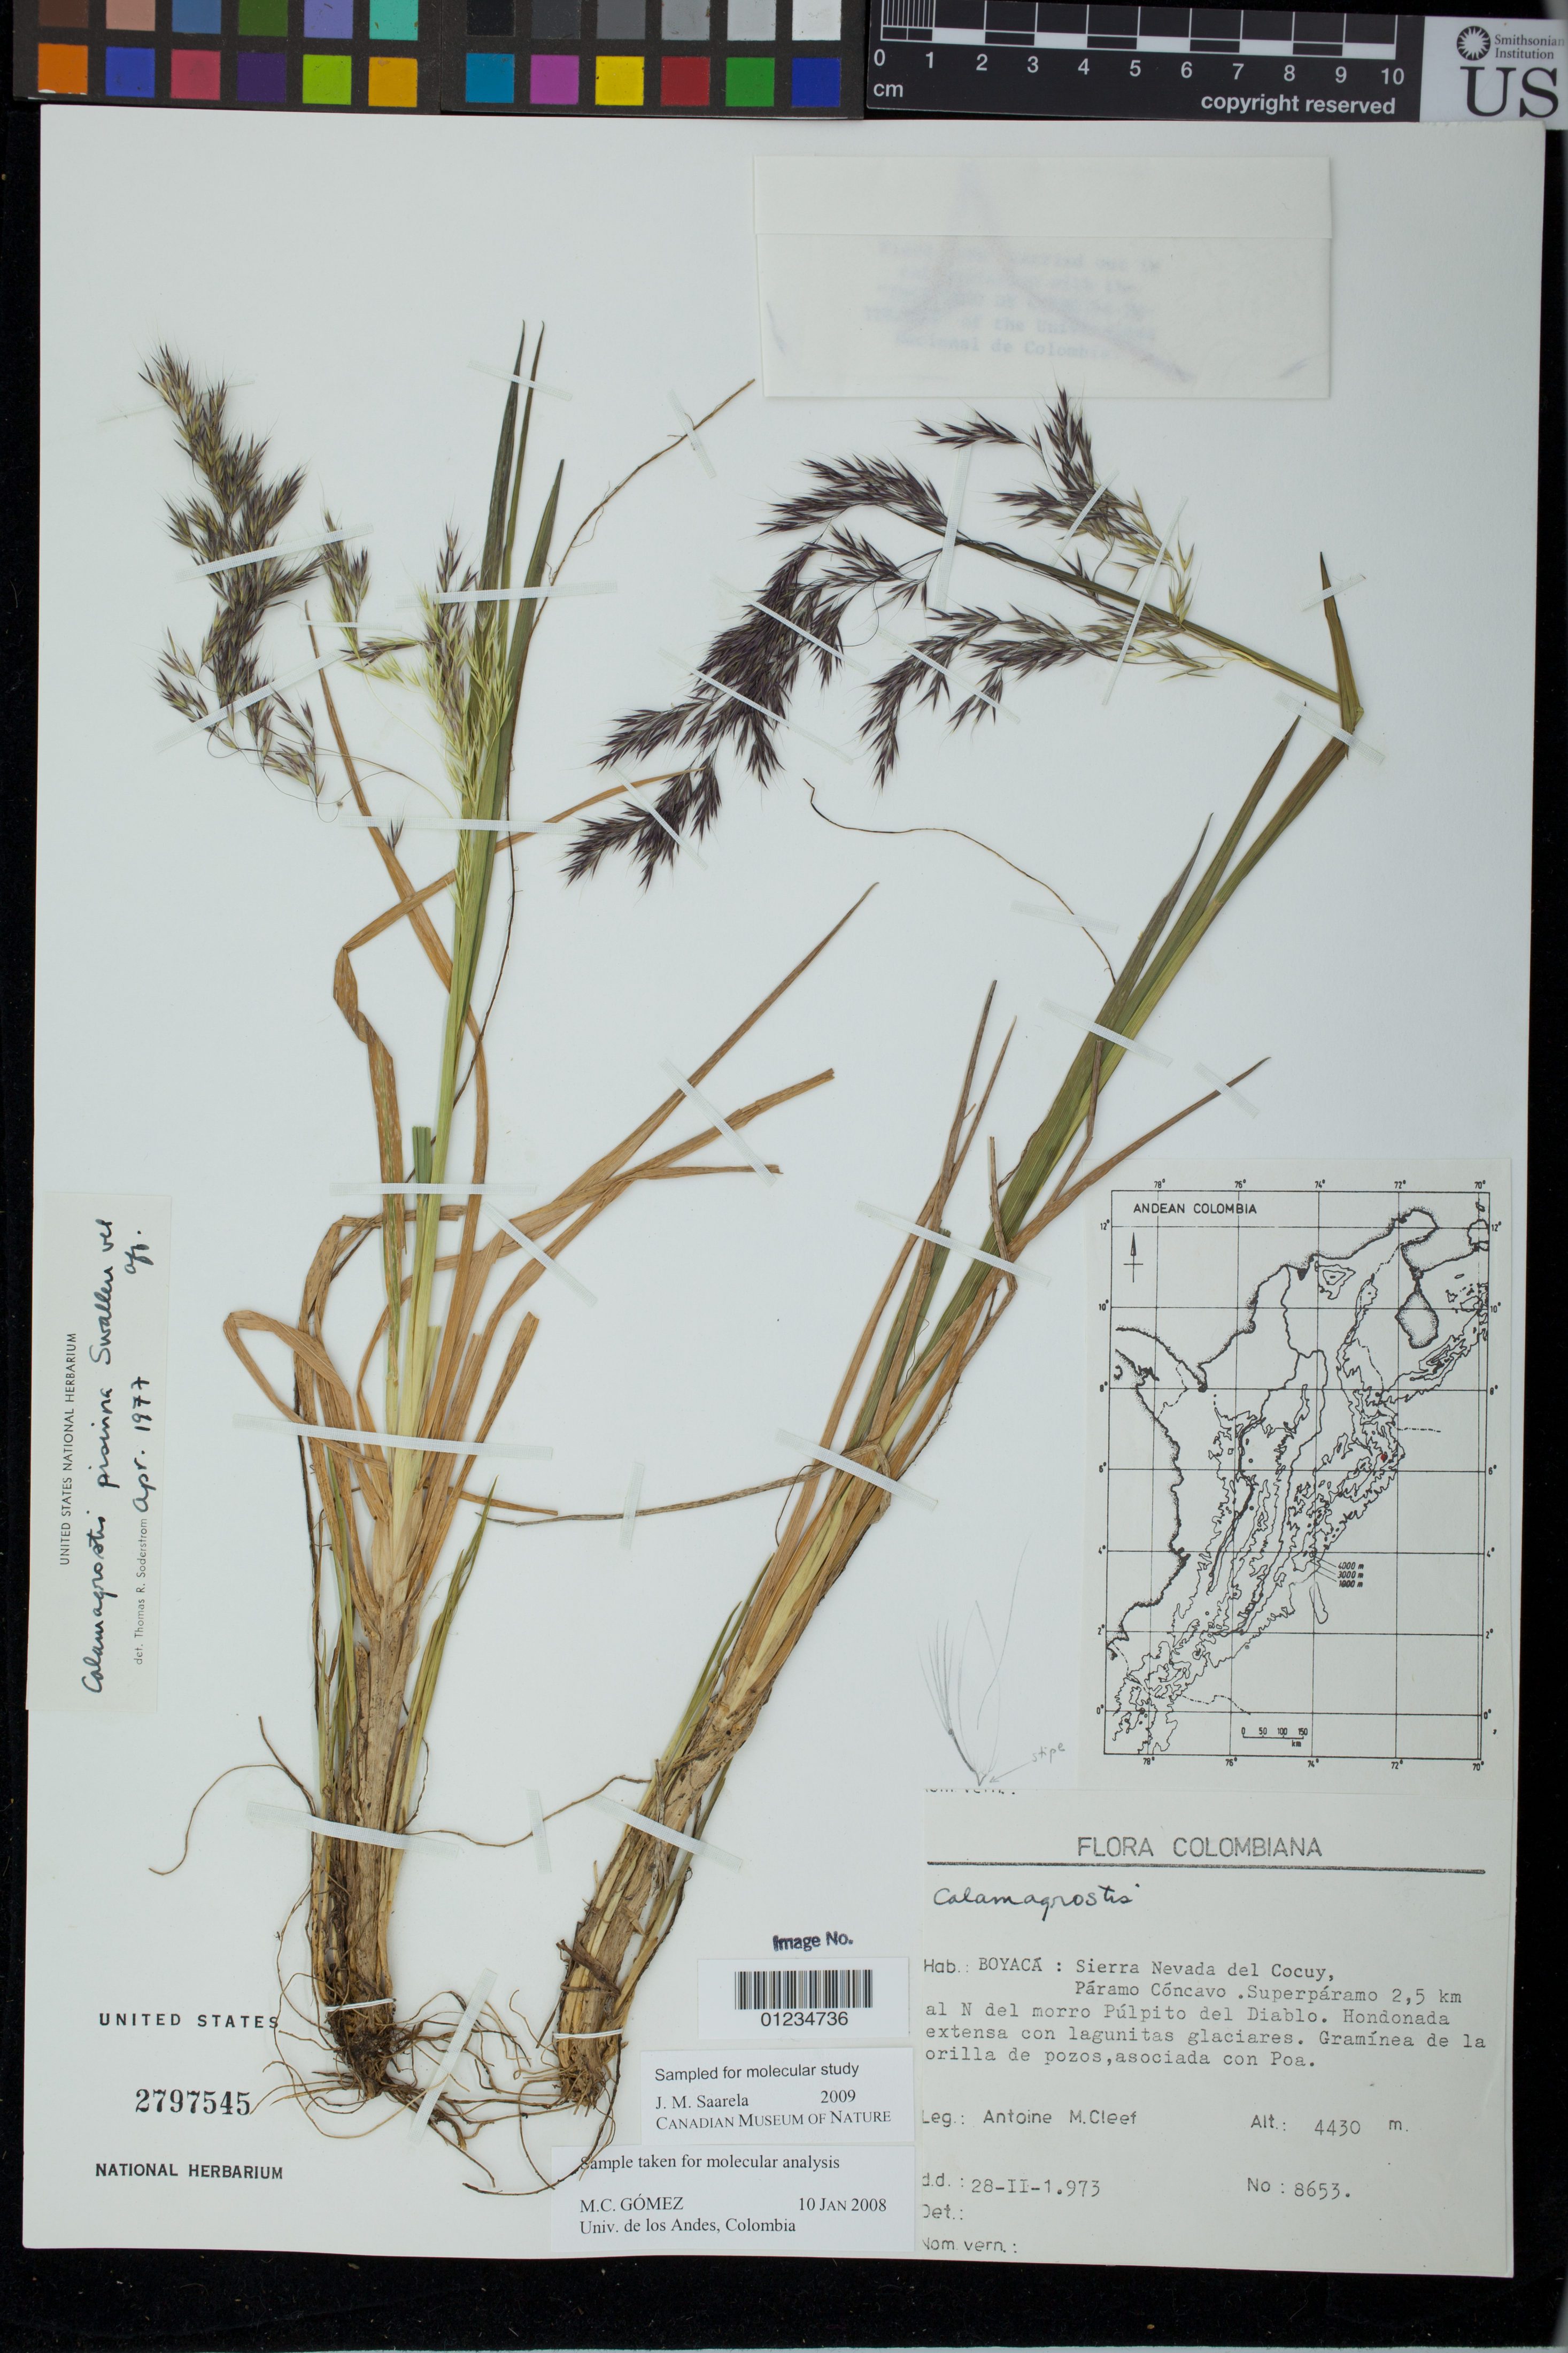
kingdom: Plantae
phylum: Tracheophyta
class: Liliopsida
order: Poales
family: Poaceae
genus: Calamagrostis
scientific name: Calamagrostis pisinna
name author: Swallen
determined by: Soderstrom, T. R.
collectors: A. M. Cleef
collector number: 8653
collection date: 1973-11-28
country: Colombia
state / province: Boyacá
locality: Sierra Nevada del Cocuy, Paramo Concavo. Superparamo 2.5 km al N del morro Pulpito del Diablo.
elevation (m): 4430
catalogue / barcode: US 2797545